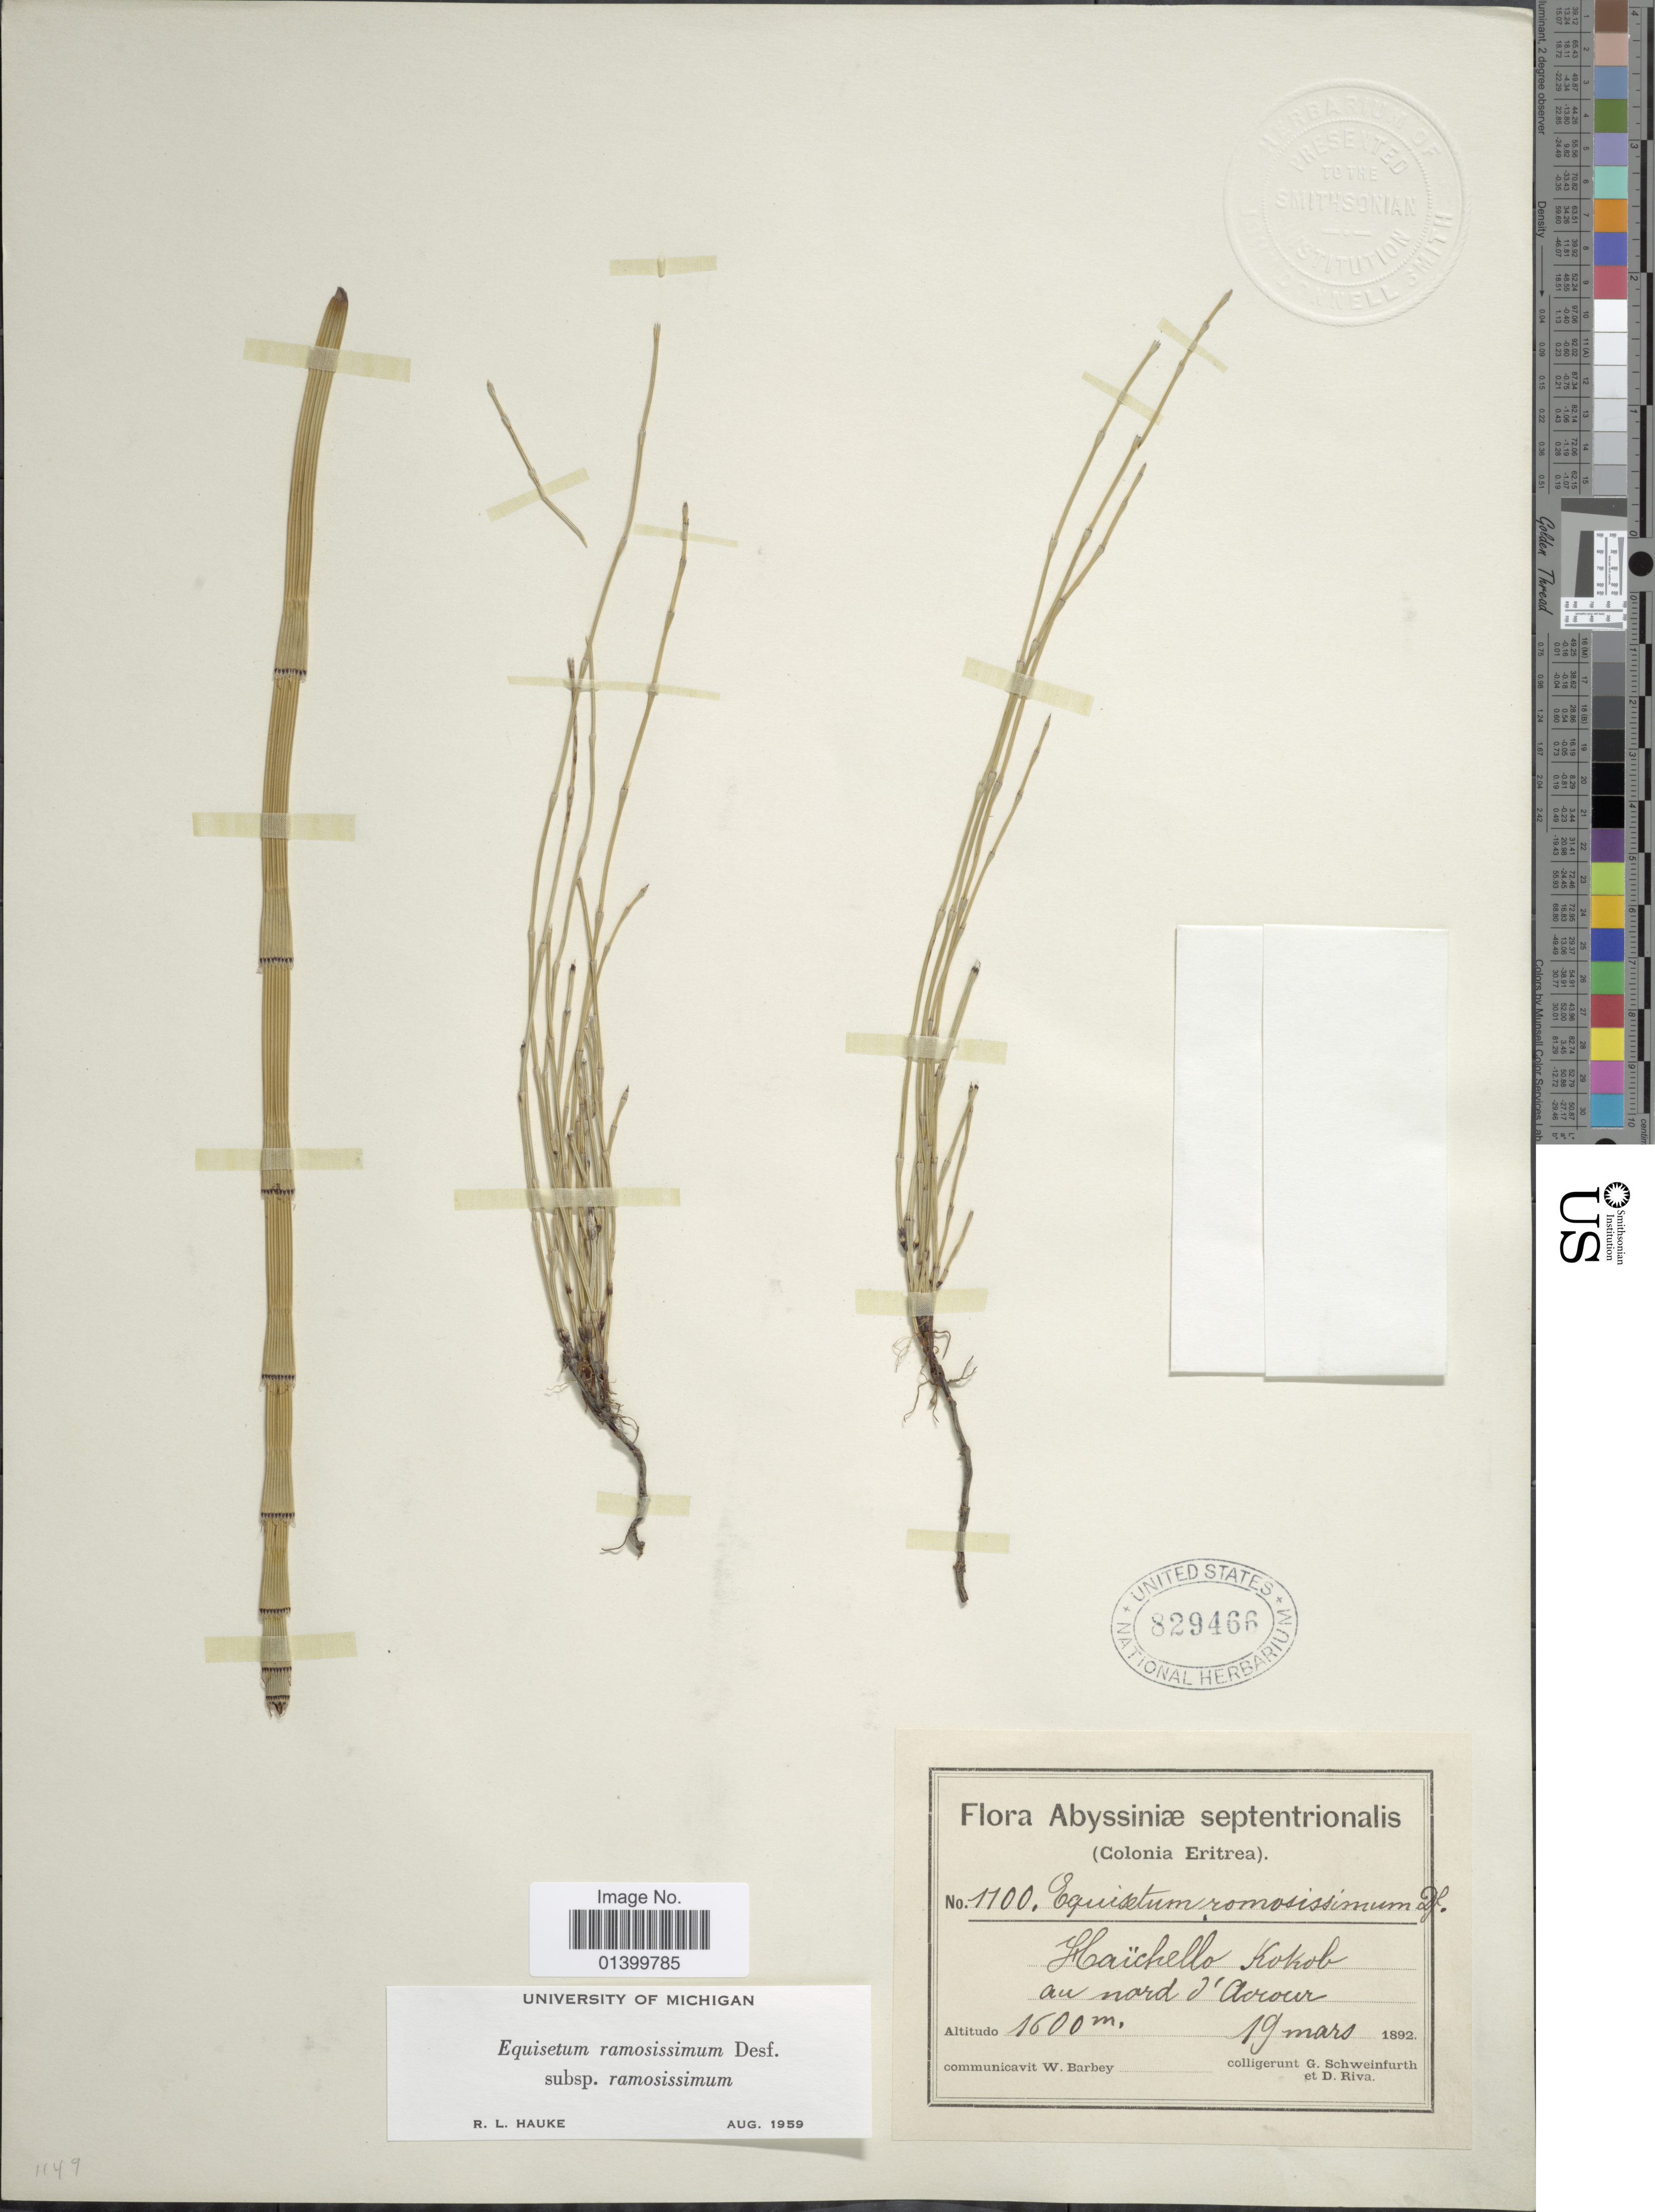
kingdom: Plantae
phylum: Tracheophyta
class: Polypodiopsida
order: Equisetales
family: Equisetaceae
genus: Equisetum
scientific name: Equisetum ramosissimum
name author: Desf.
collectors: G. A. Schweinfurth & D. Riva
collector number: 1100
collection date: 1892-03-19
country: Eritrea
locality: Flora Abyssiniæ septentrionalis (Colonia Eritrea). Haïchello Kokob au nord d'Acrour.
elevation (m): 1600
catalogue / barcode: US 829466